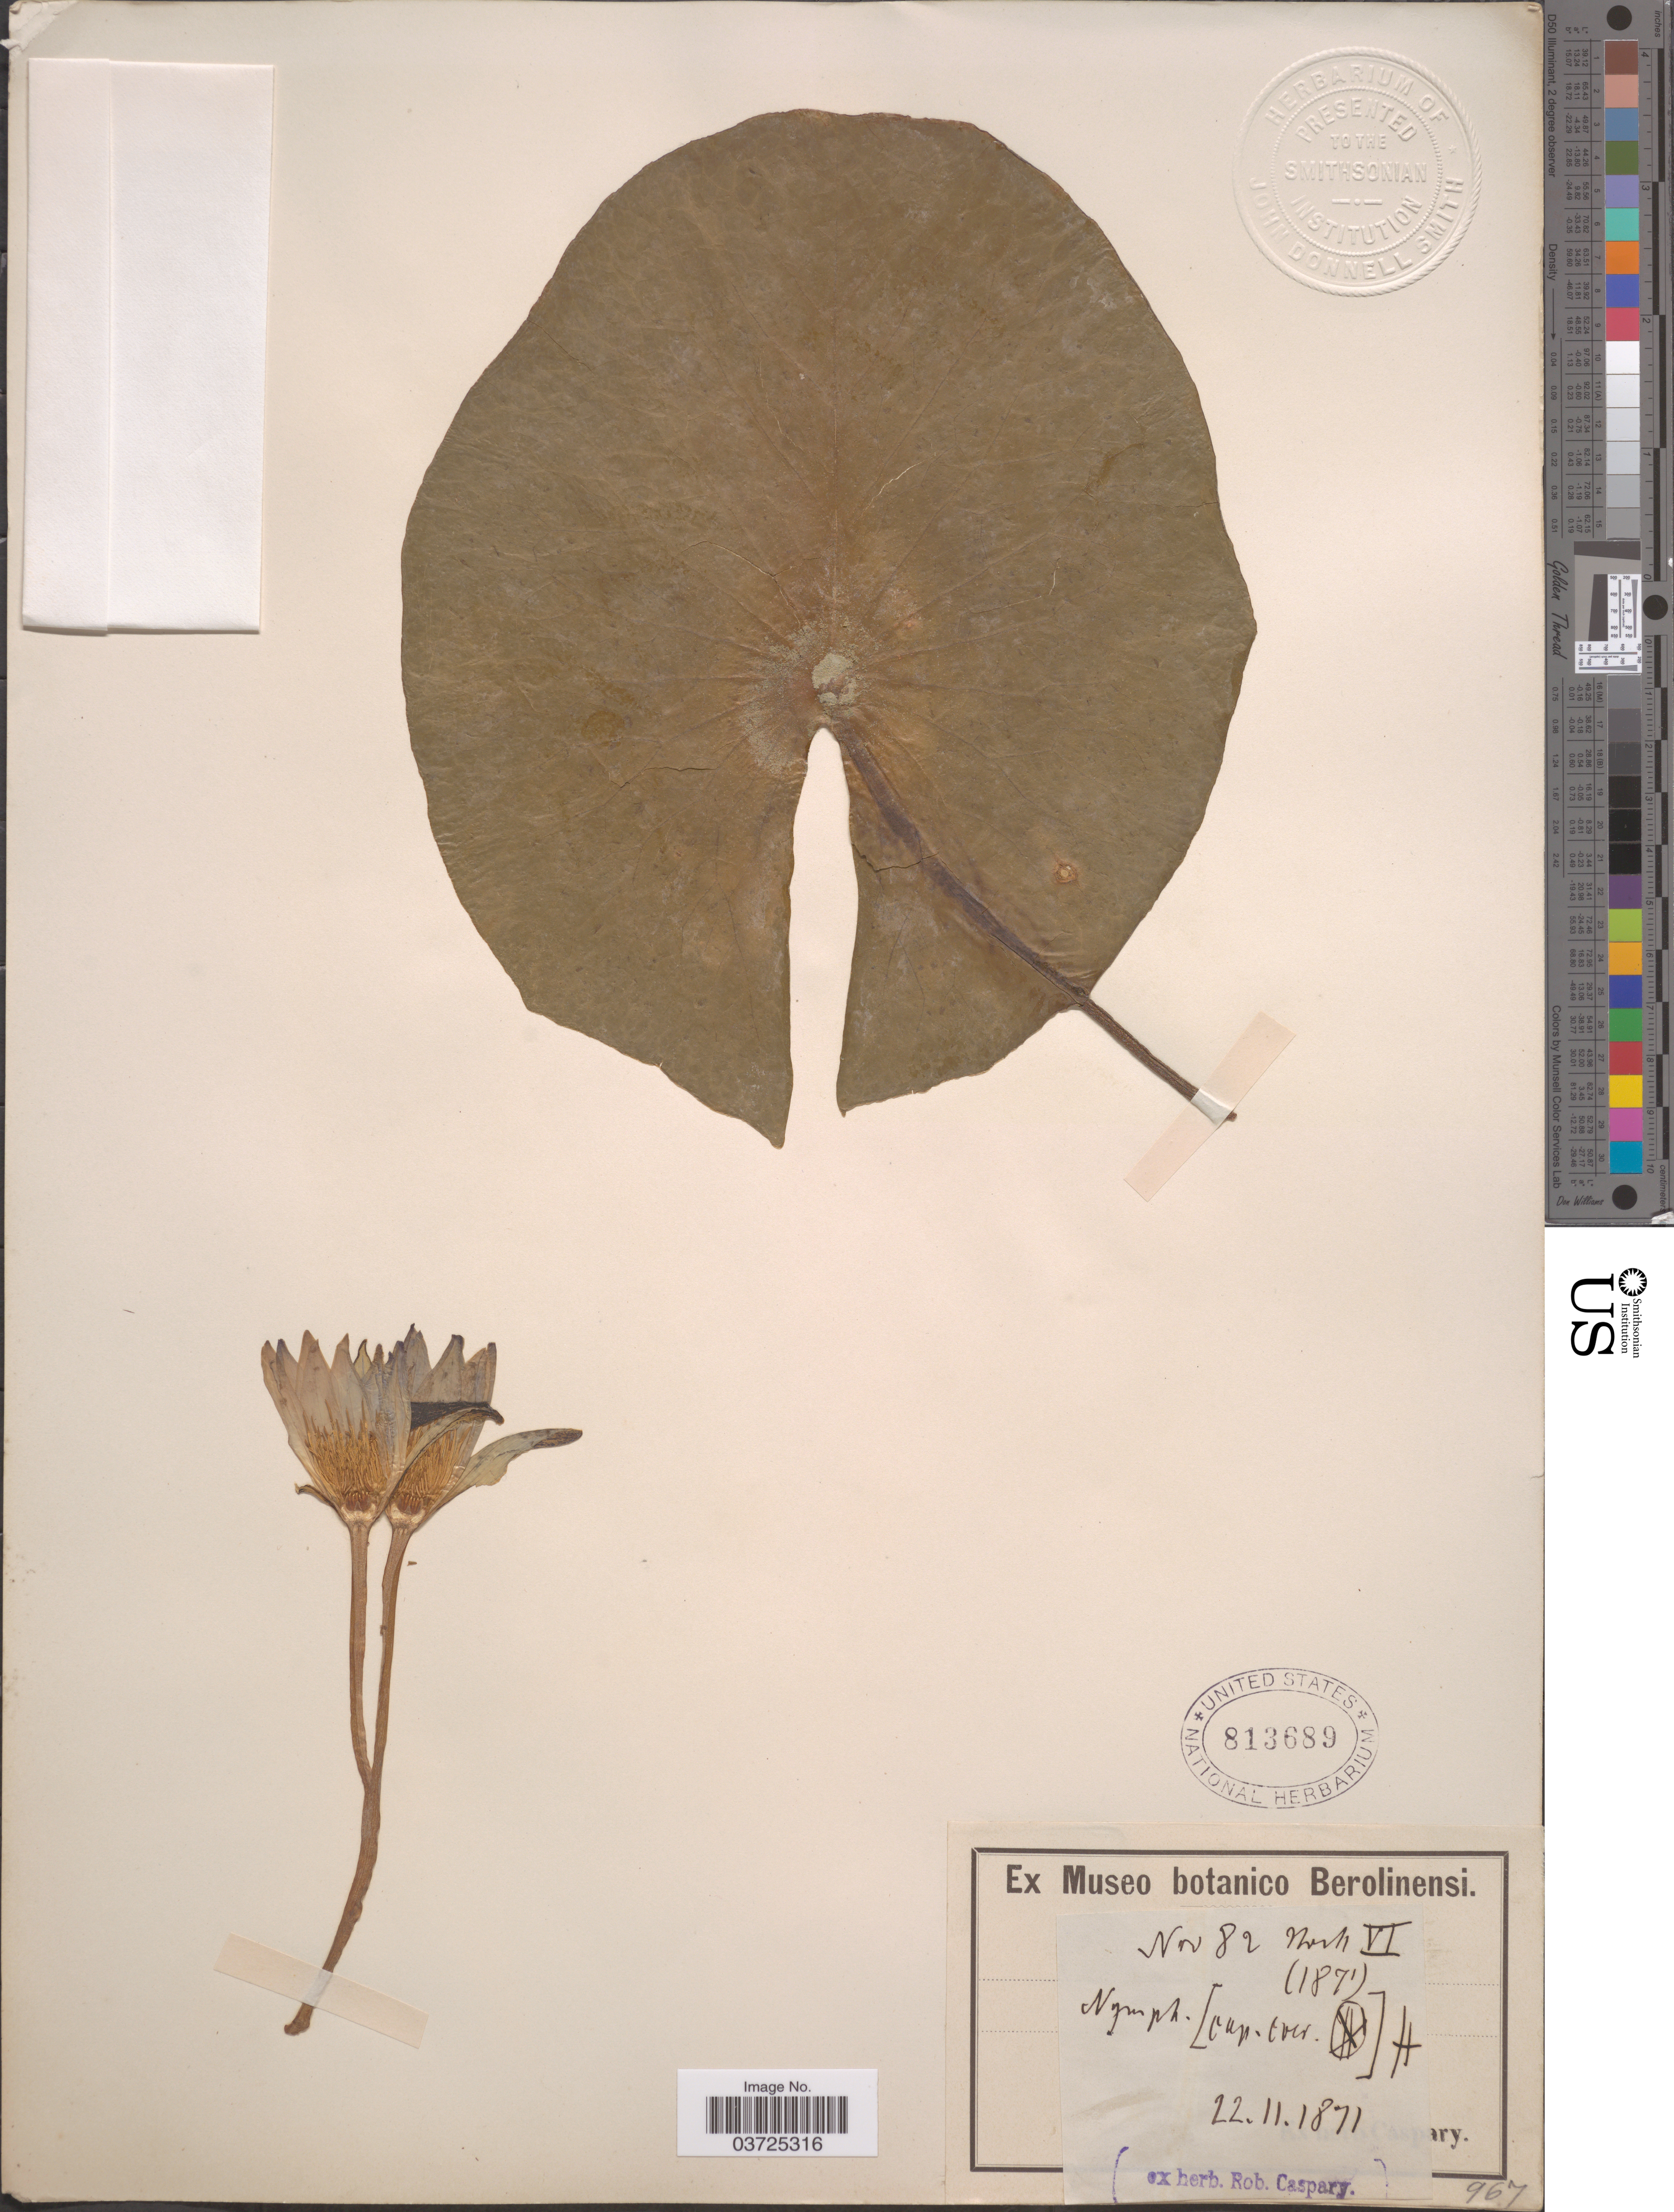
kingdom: Plantae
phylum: Tracheophyta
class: Magnoliopsida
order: Nymphaeales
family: Nymphaeaceae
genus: Nymphaea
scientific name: Nymphaea sp.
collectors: ex herb. Rob. Caspary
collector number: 967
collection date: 1871-11-22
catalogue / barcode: US 813689